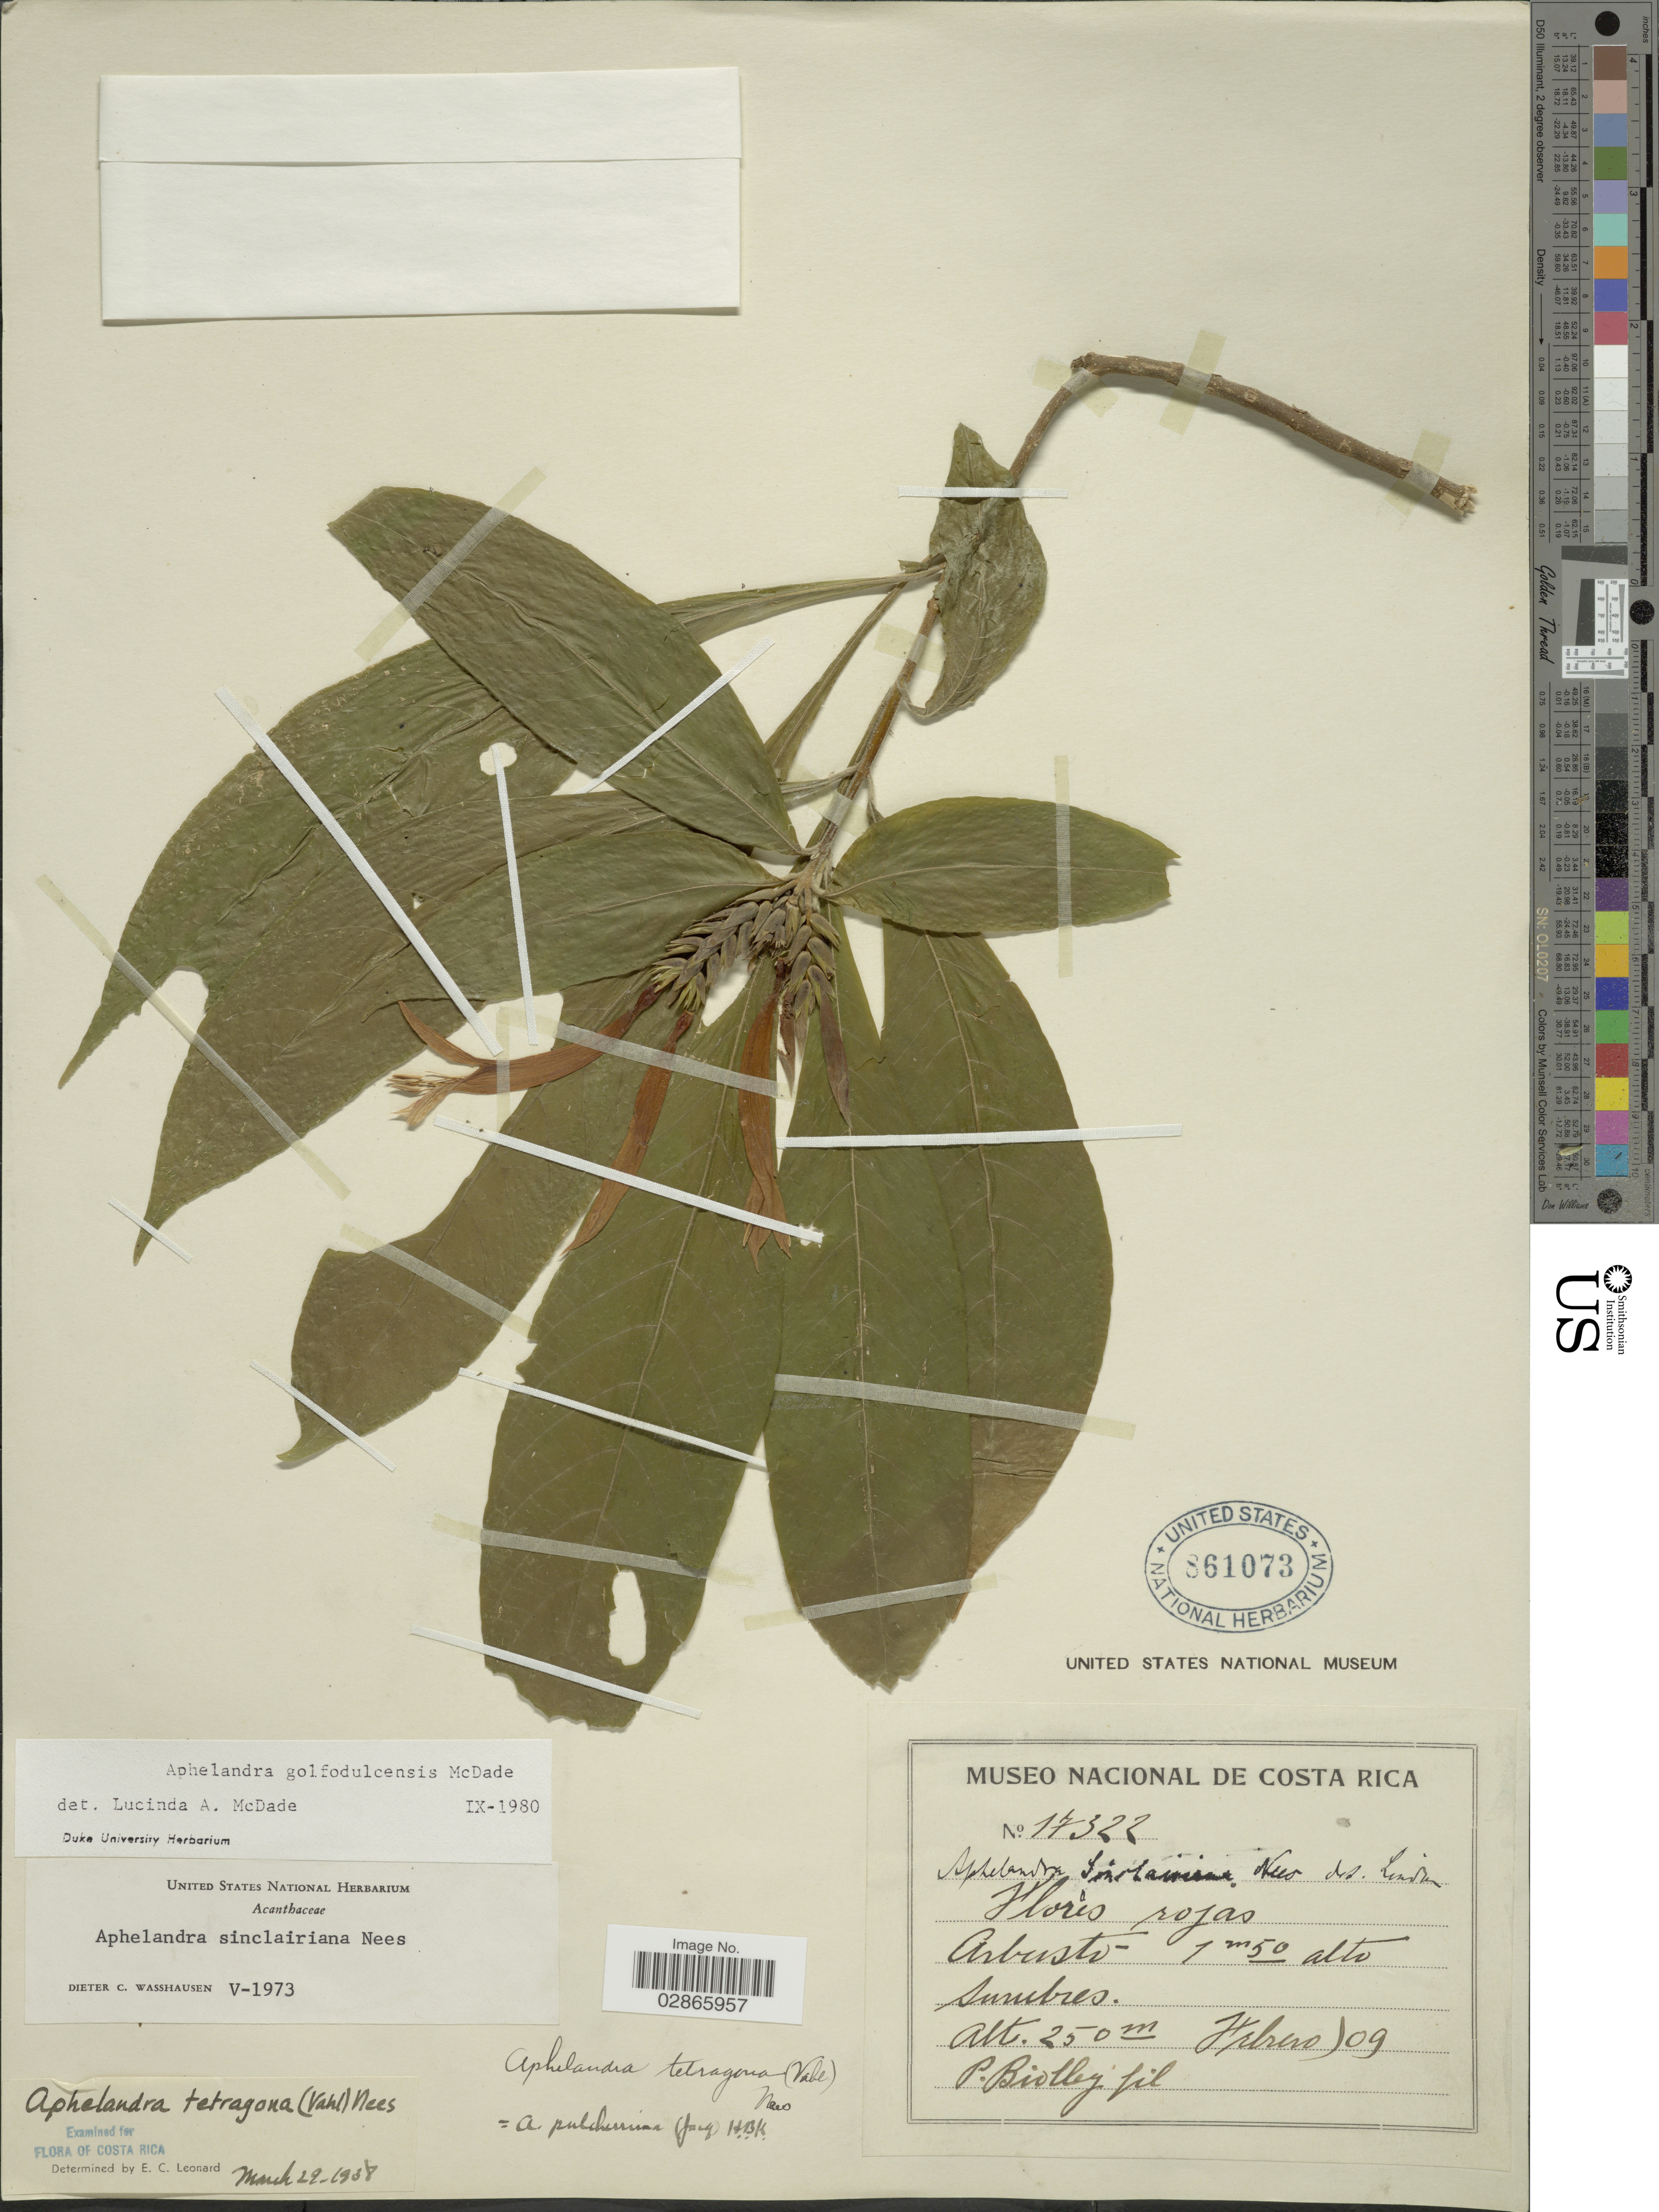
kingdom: Plantae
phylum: Tracheophyta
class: Magnoliopsida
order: Lamiales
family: Acanthaceae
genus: Aphelandra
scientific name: Aphelandra golfodulcensis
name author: McDade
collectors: P. Biolley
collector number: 17322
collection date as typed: Transcribed d/m/y: /2/9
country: Costa Rica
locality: Surubres.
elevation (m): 250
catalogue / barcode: US 861073